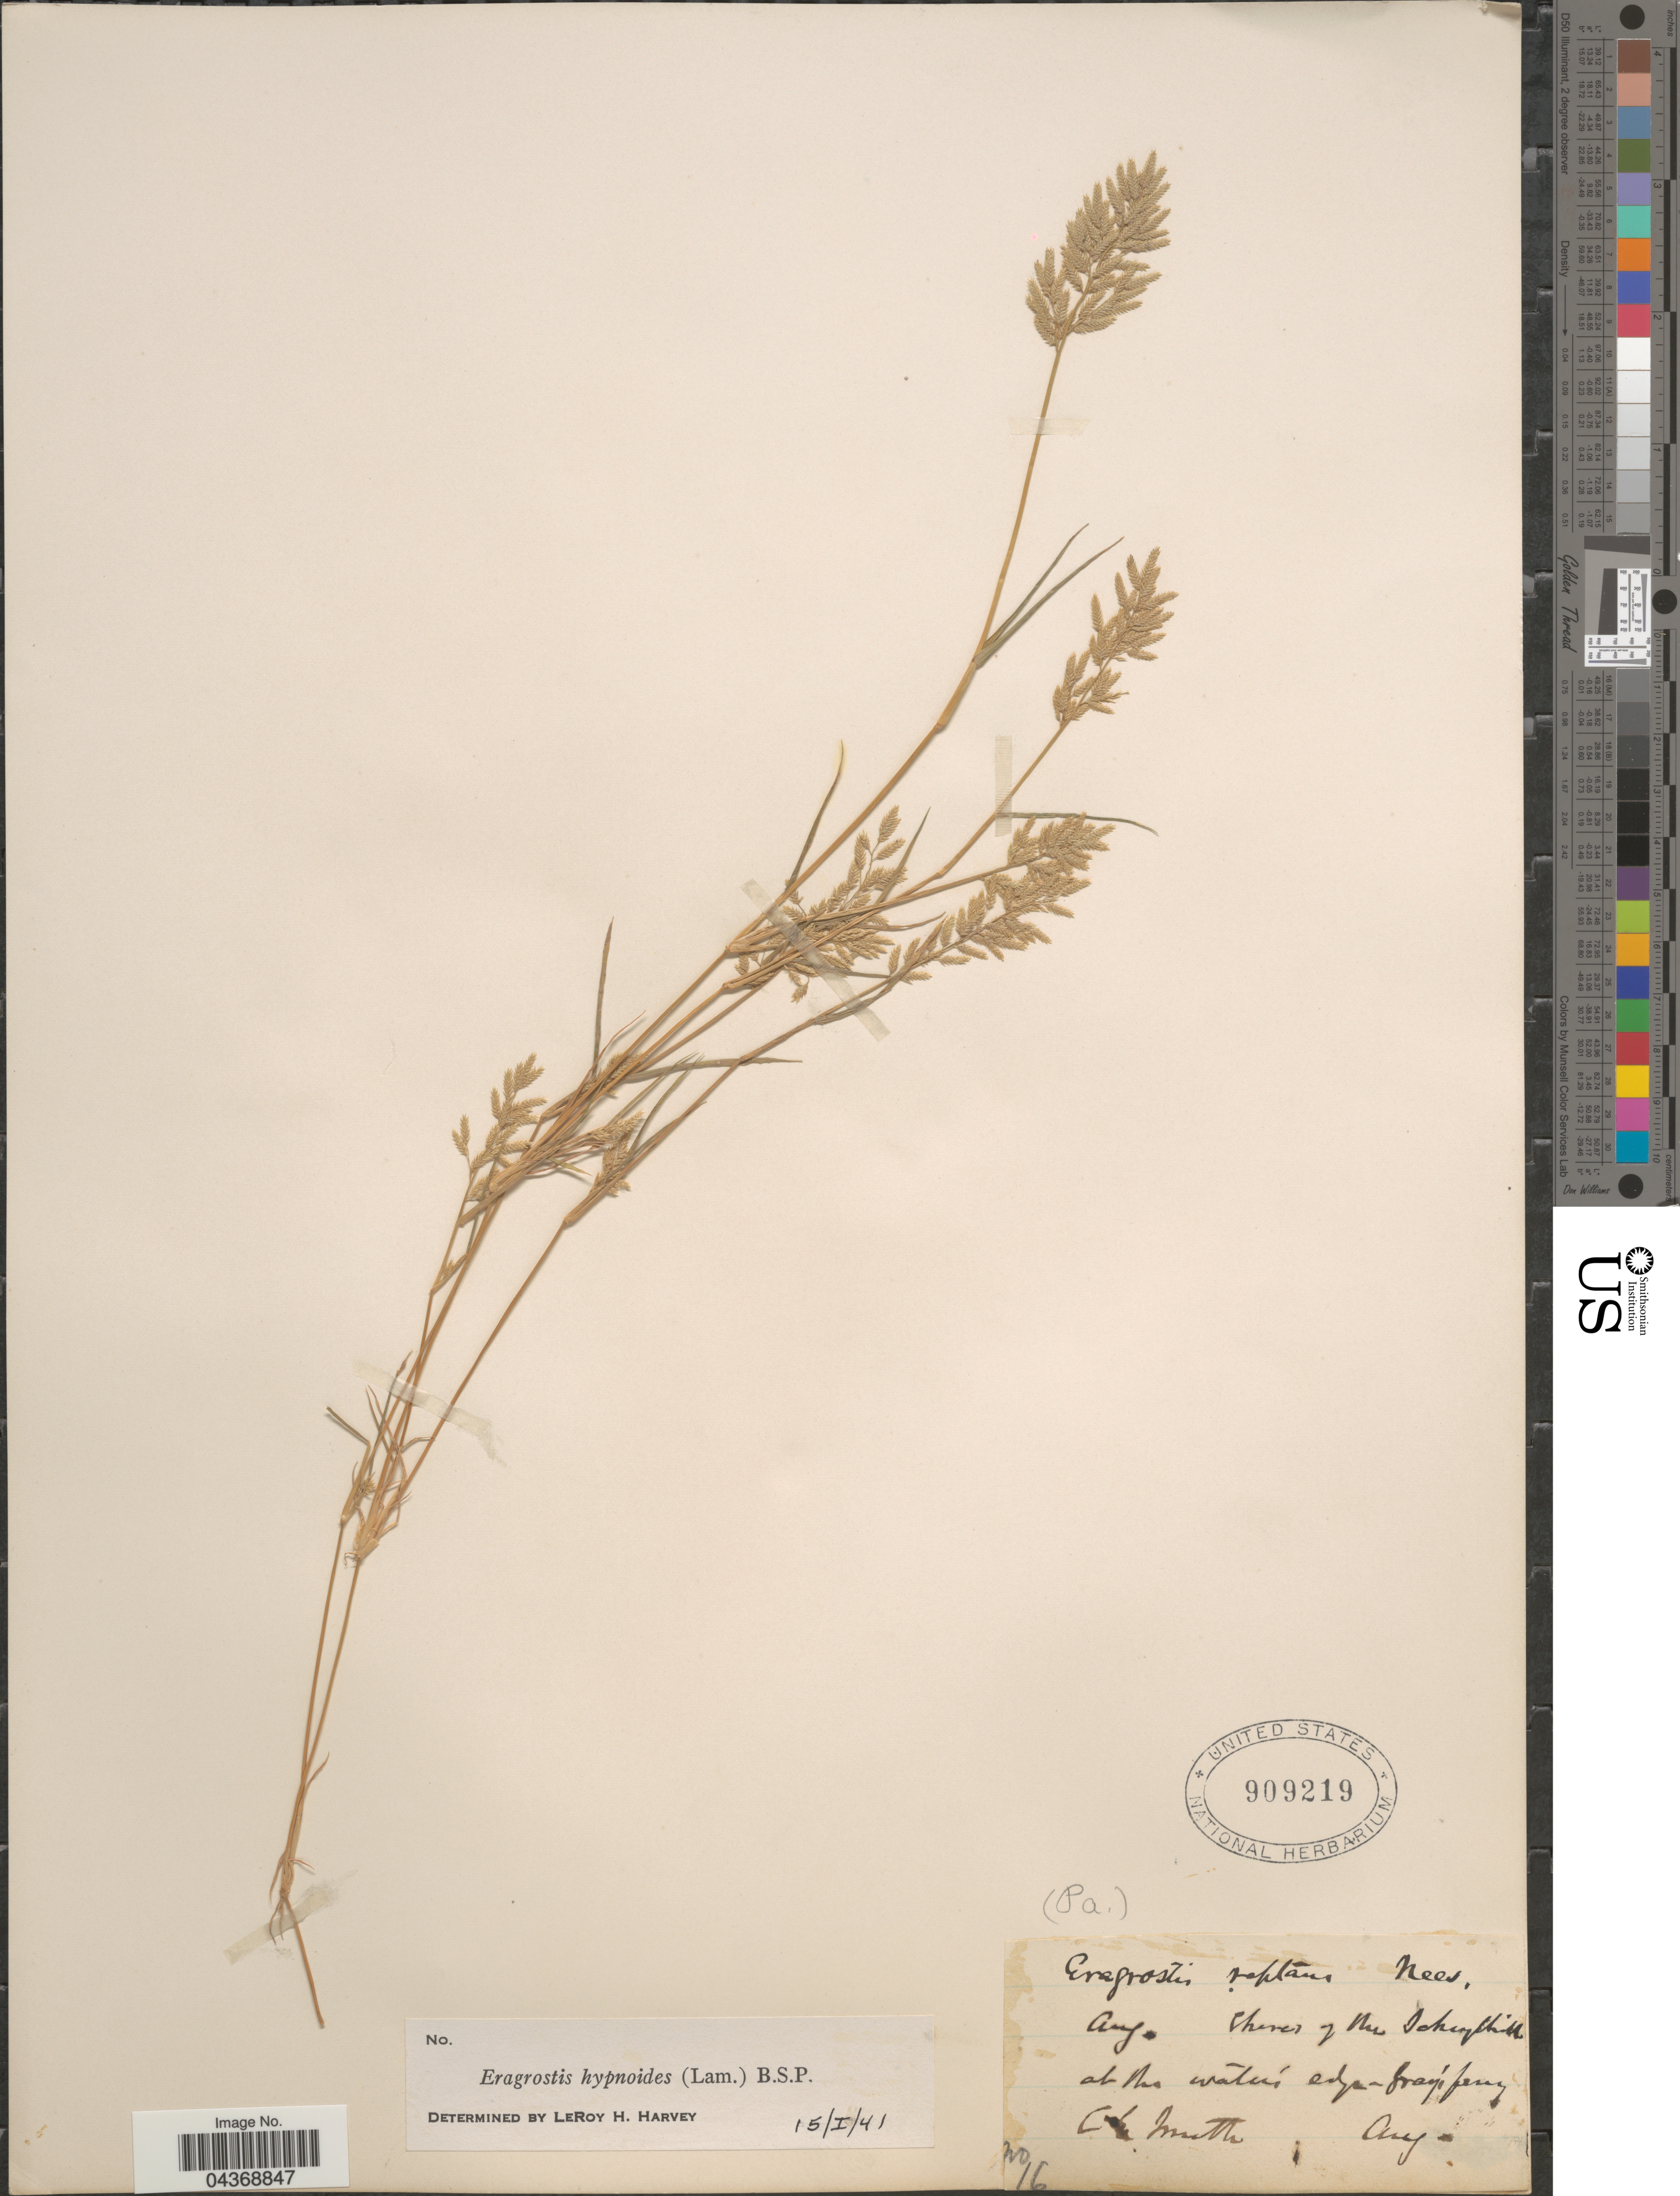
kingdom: Plantae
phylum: Tracheophyta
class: Liliopsida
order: Poales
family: Poaceae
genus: Eragrostis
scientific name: Eragrostis hypnoides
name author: (Lam.) Britton, Stearns & Poggenb.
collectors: C. E. Smith Jr.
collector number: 16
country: United States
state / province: Pennsylvania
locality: Shores of the Schuylkill at the water's edge - Gray's ferry.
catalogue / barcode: US 909219